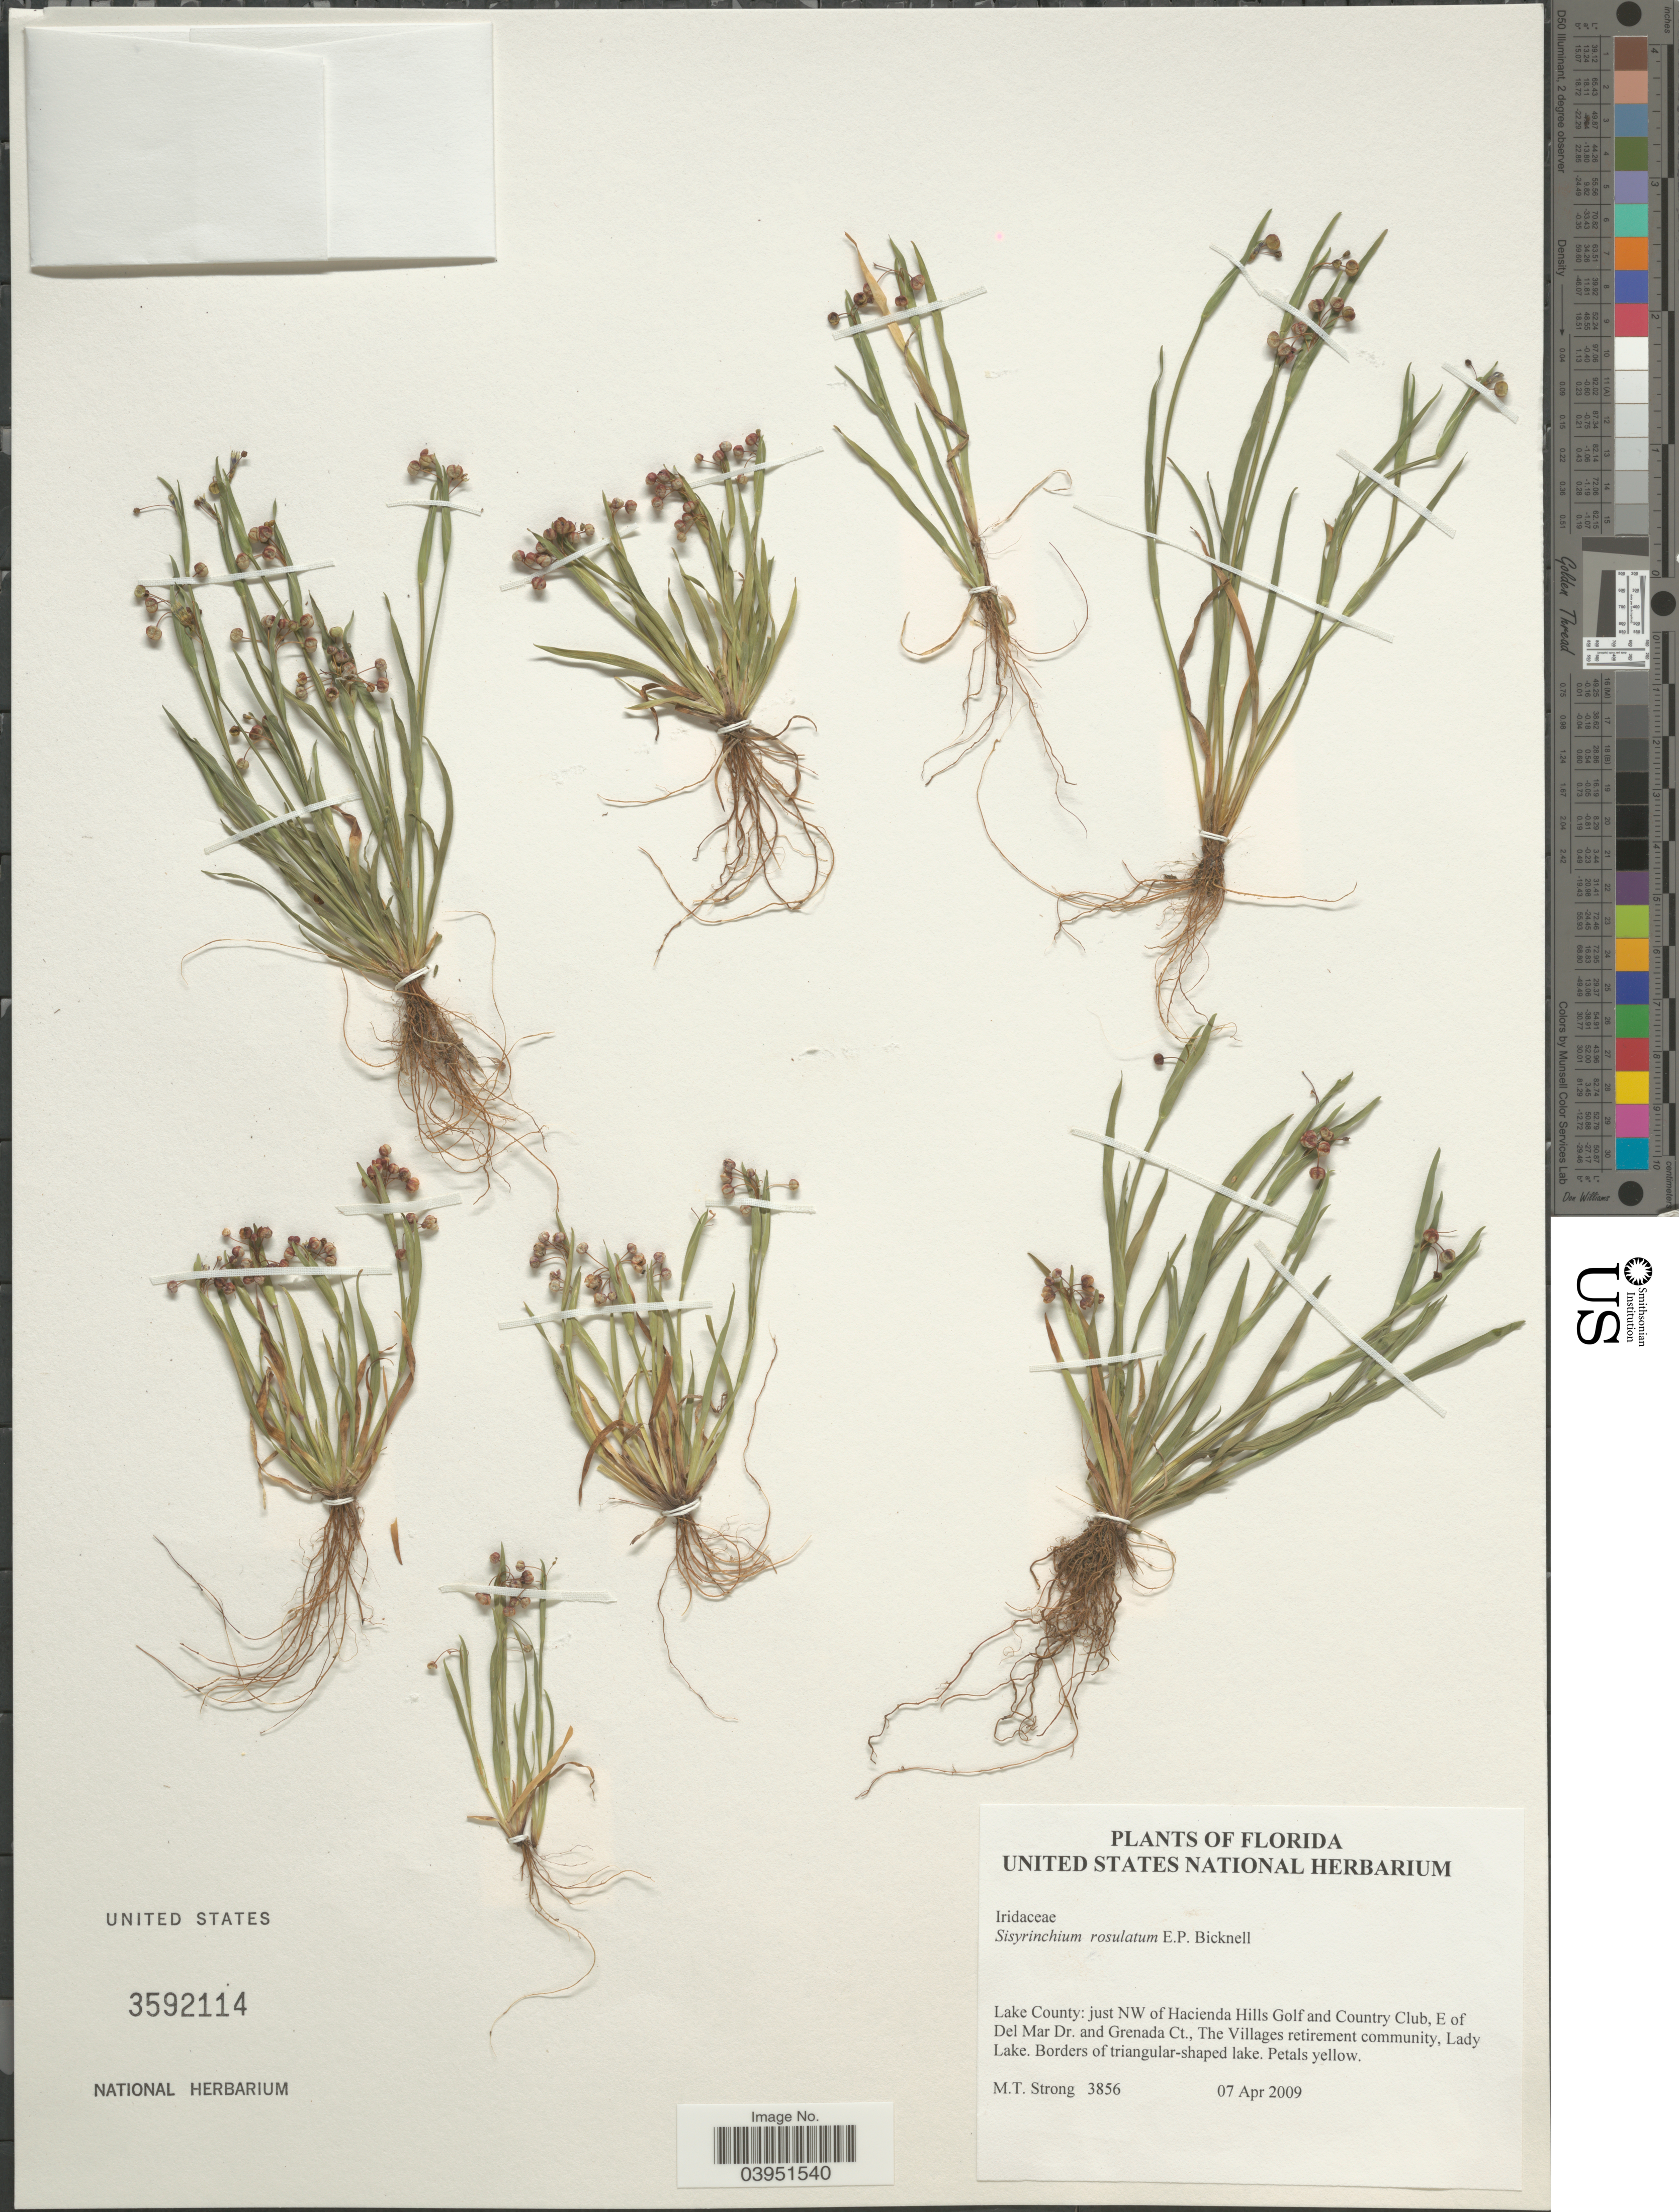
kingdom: Plantae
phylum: Tracheophyta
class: Liliopsida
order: Asparagales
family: Iridaceae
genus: Sisyrinchium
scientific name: Sisyrinchium rosulatum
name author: E.P. Bicknell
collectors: M. T. Strong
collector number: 3856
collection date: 2009-04-07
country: United States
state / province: Florida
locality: Lake County: just NW of Hacienda Hills Golf and Country Club, E of Del Mar Dr. and Grenada Ct., The Villages retirement community, Lady Lake.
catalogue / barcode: US 3592114